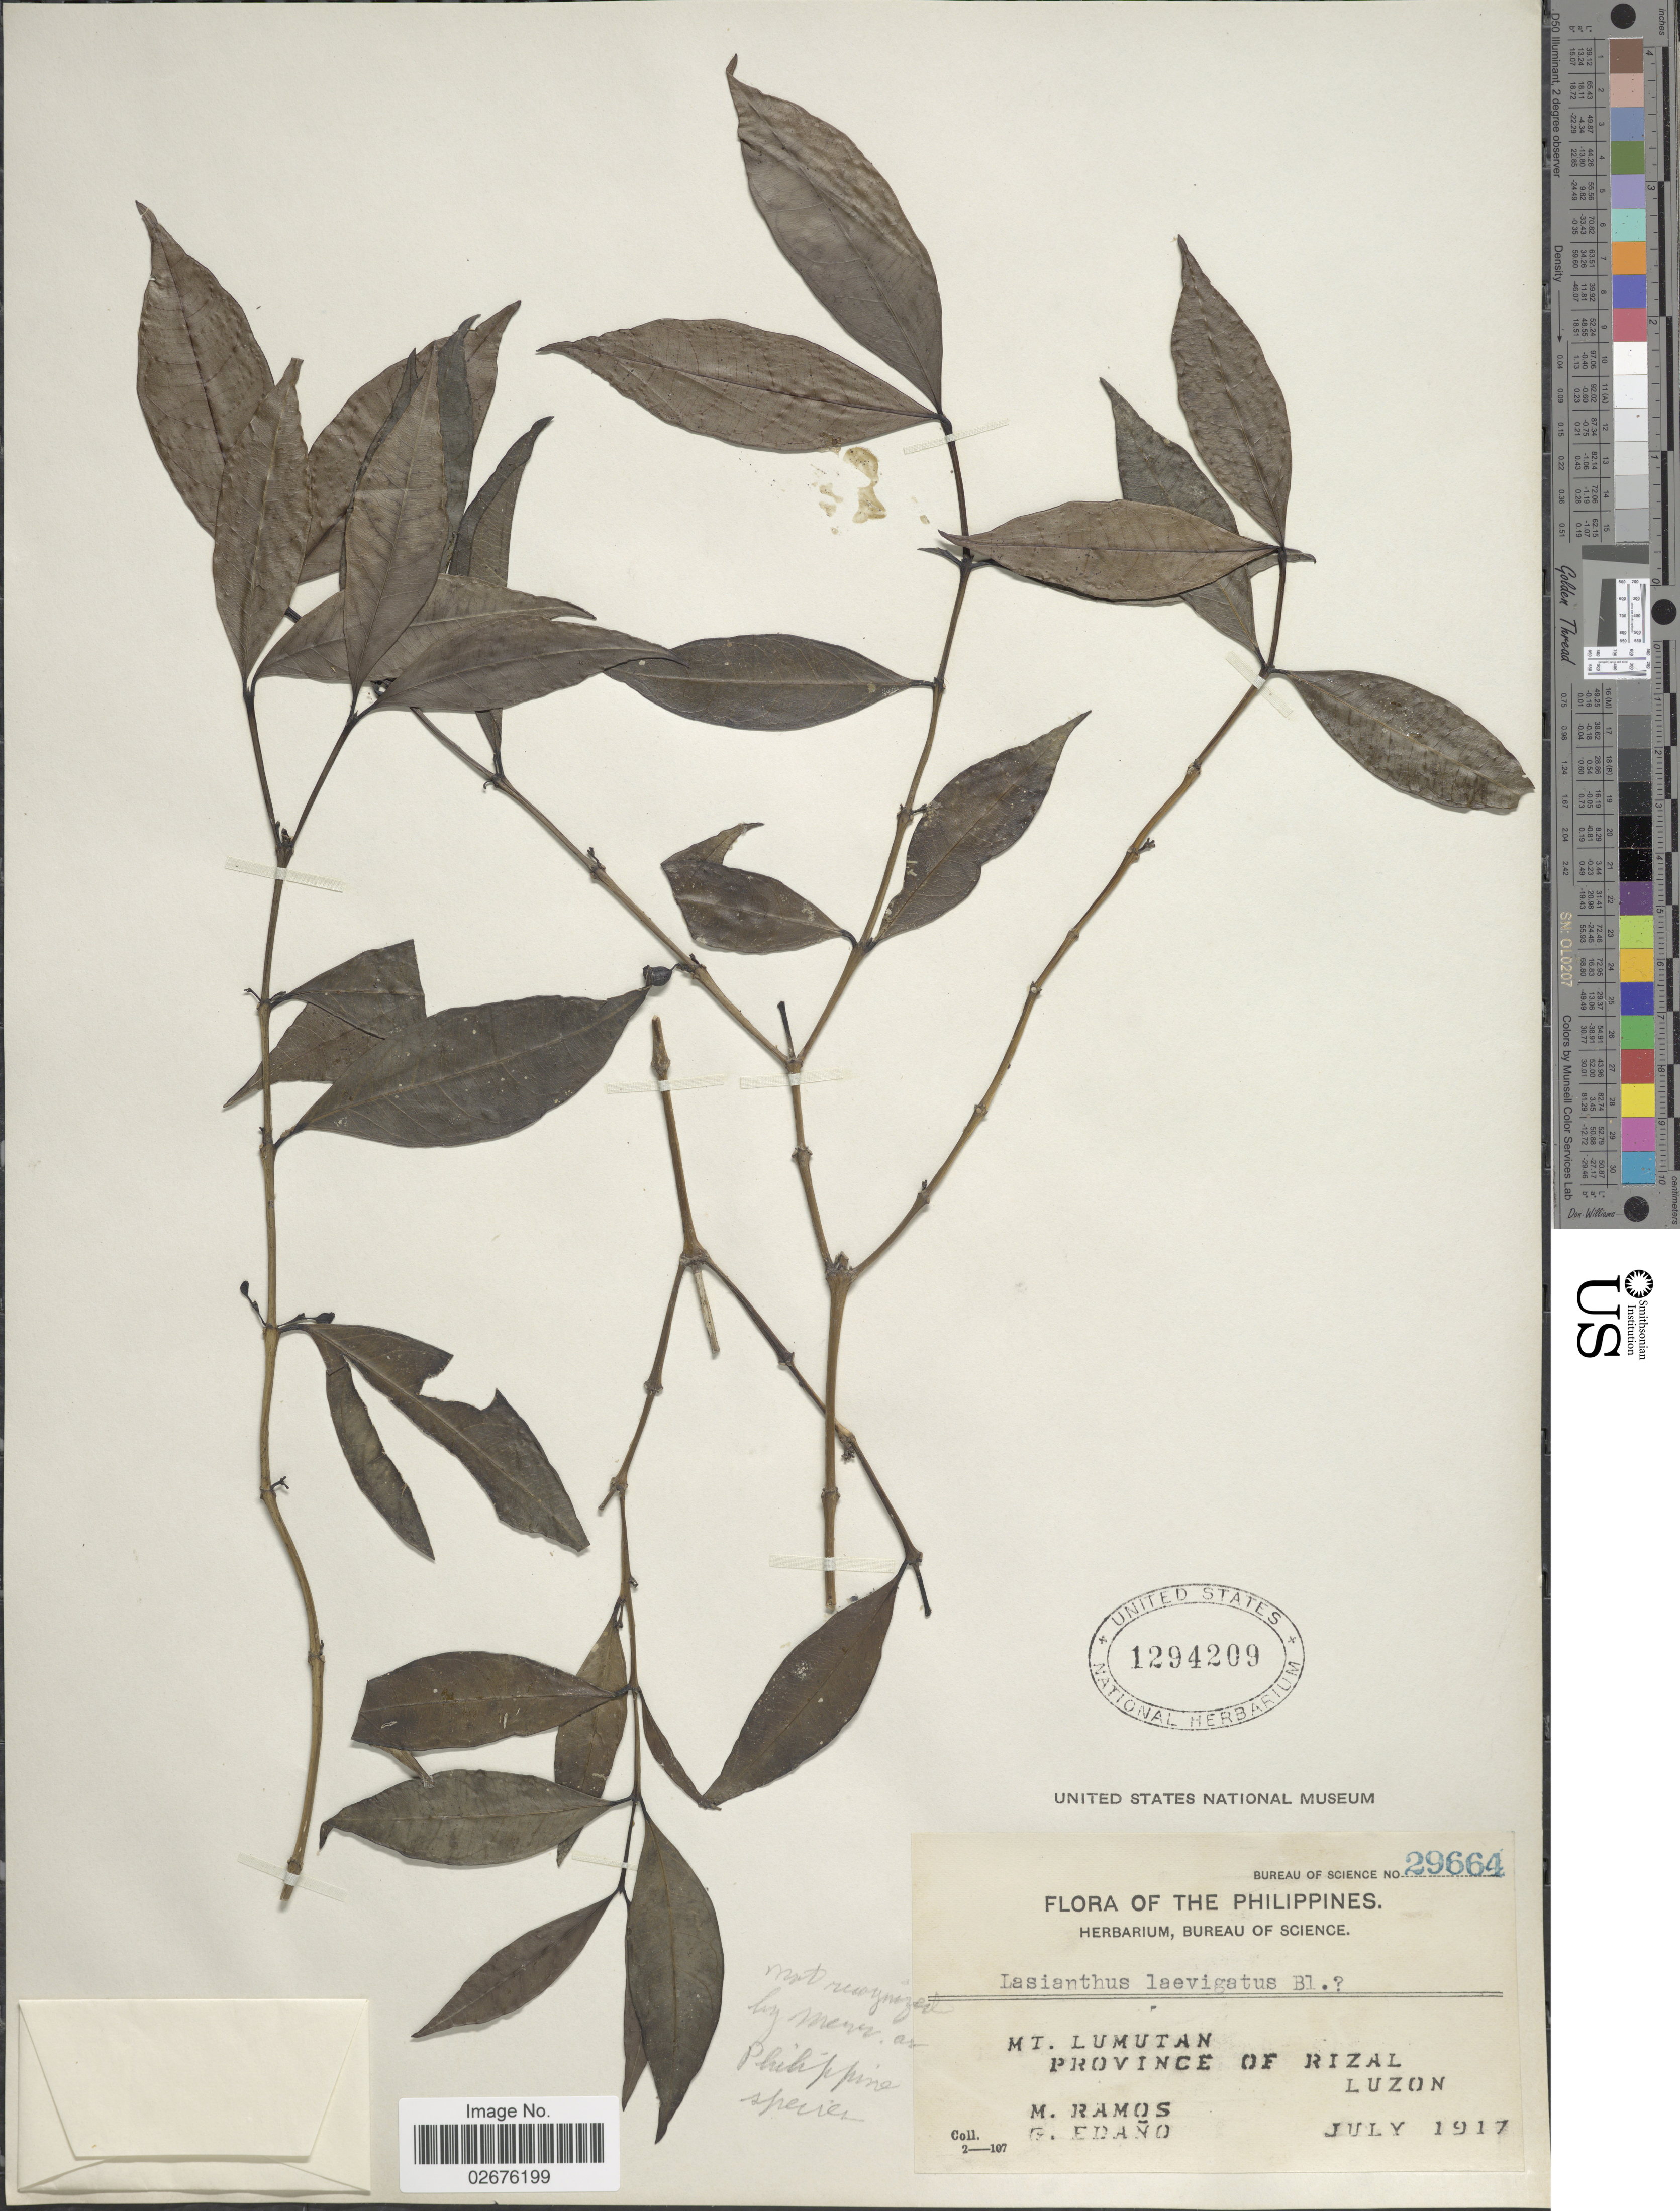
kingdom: Plantae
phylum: Tracheophyta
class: Magnoliopsida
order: Gentianales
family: Rubiaceae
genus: Lasianthus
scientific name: Lasianthus sp.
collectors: M. Ramos & G. Edaño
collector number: Bureau of Science 29664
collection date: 1917-07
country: Philippines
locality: Mt. Lumutan, Province of Rizal, Luzon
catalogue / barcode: US 1294209